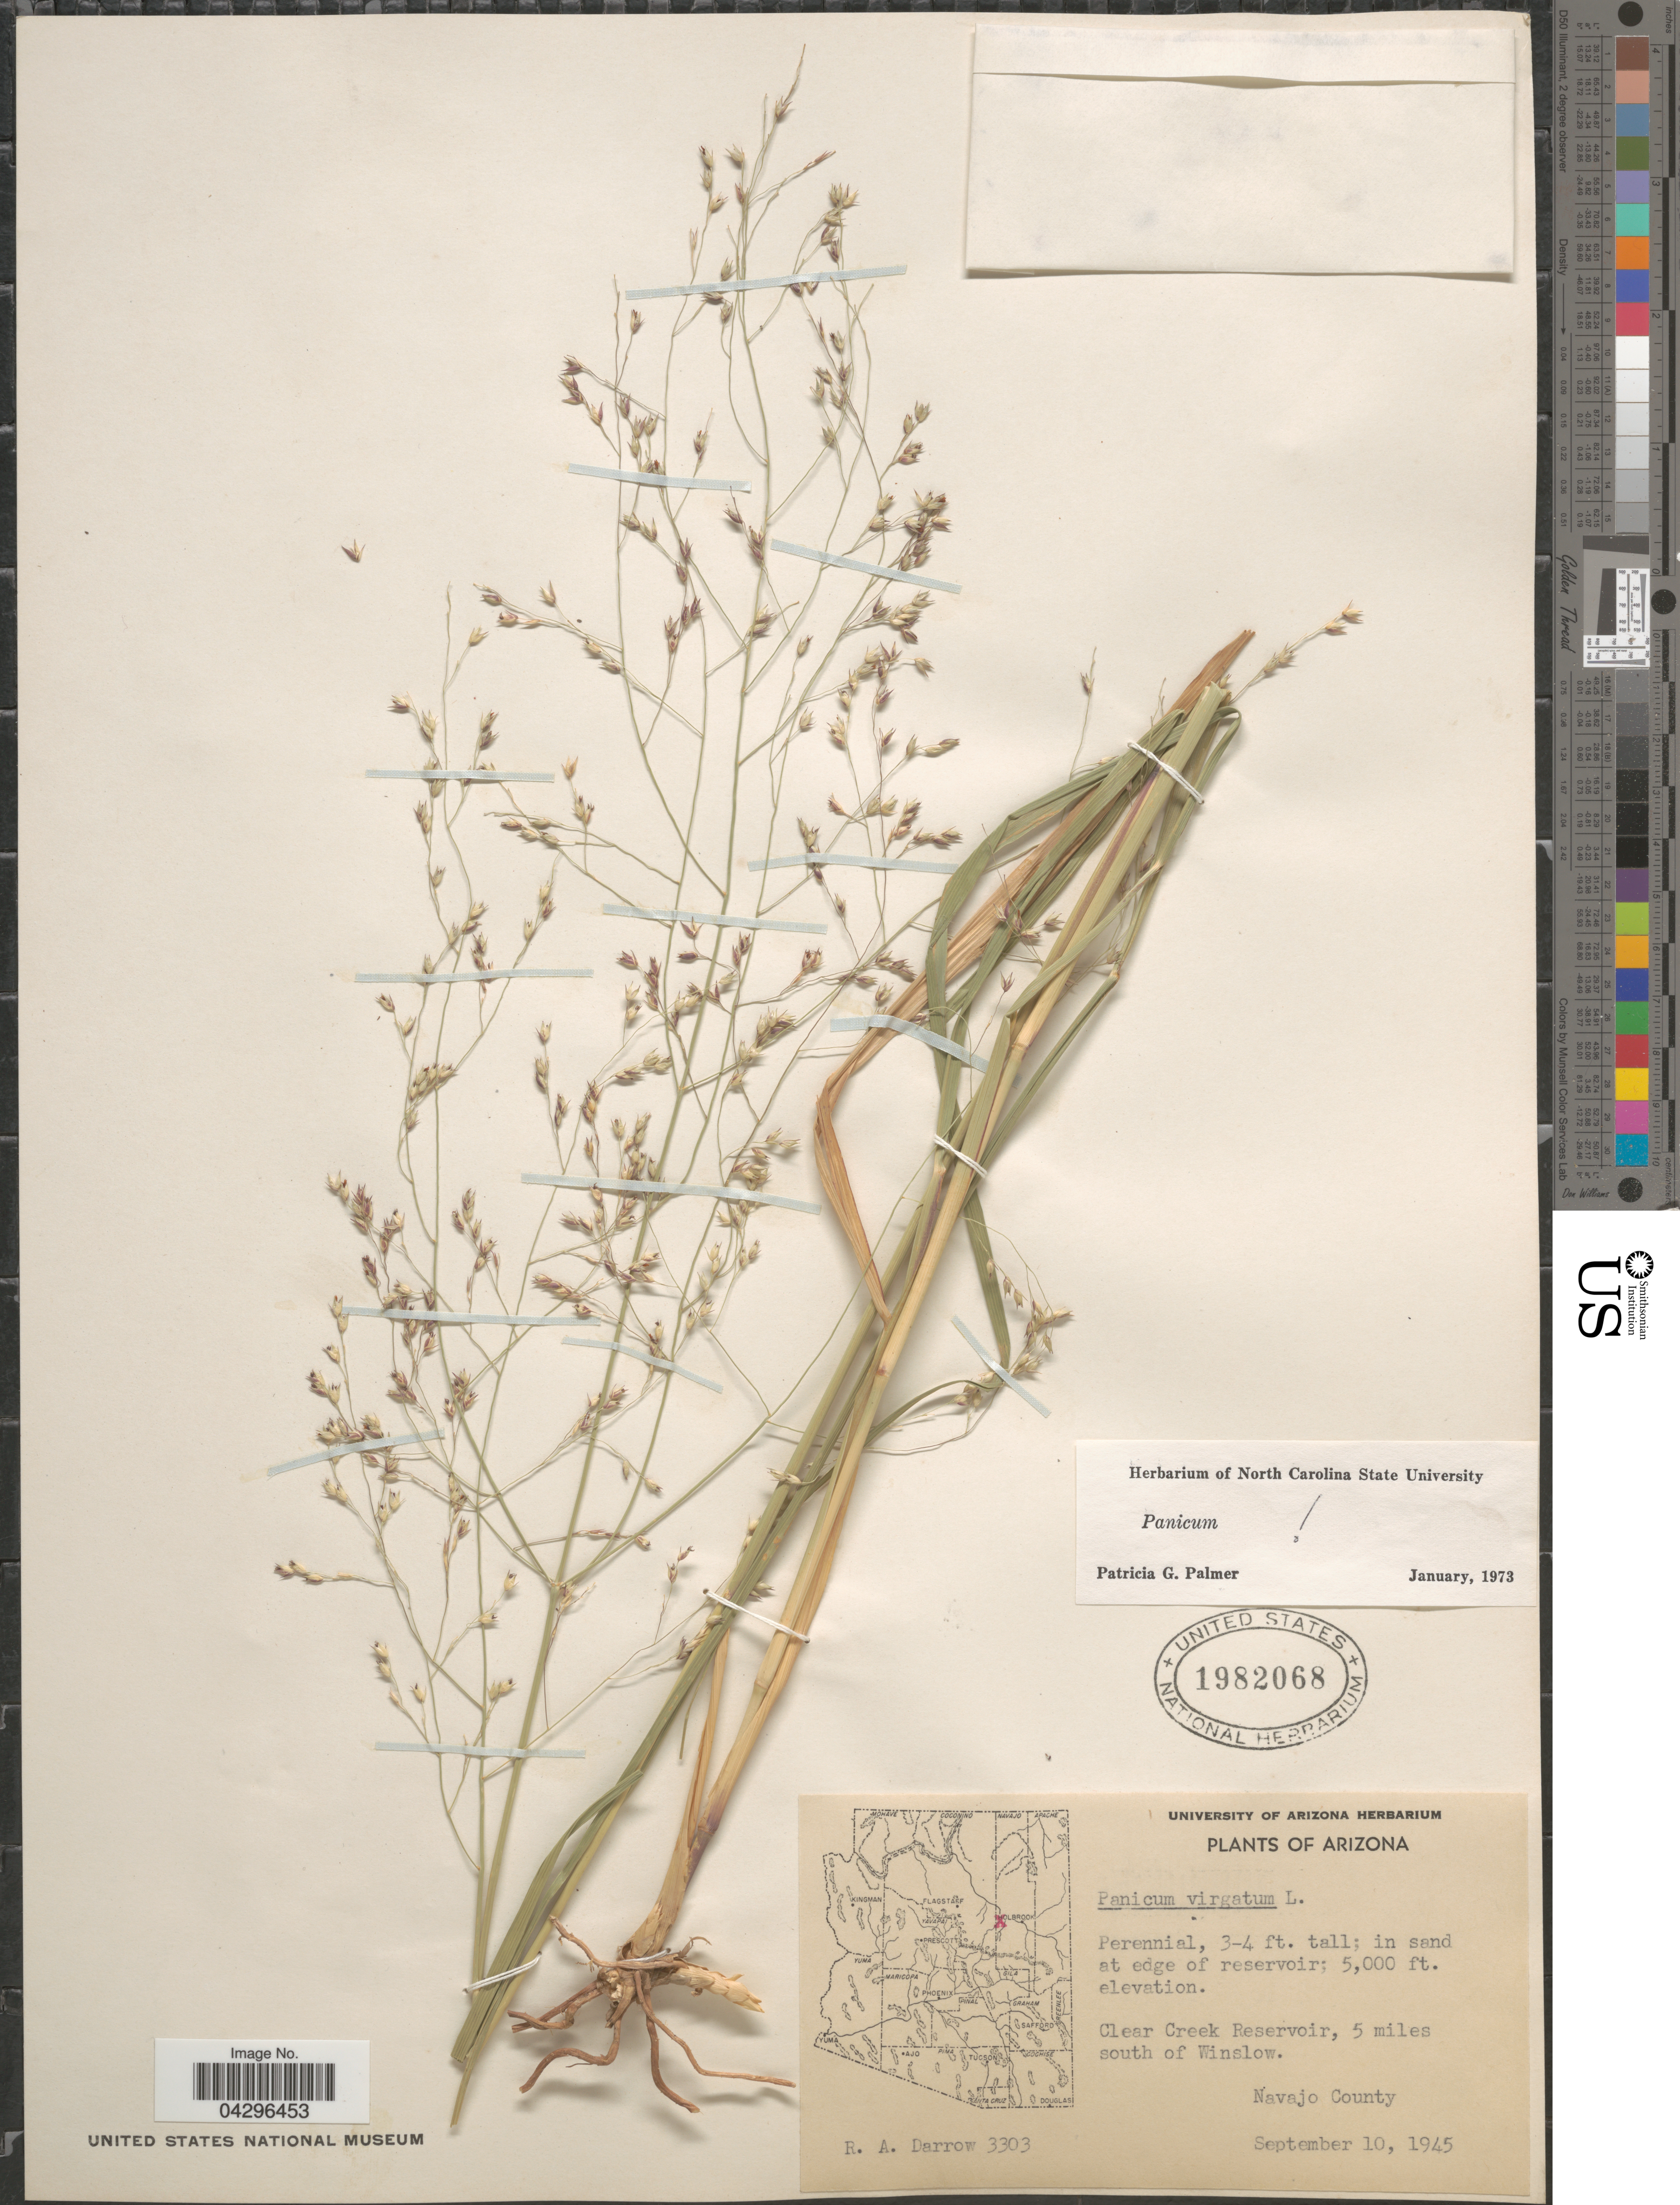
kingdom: Plantae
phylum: Tracheophyta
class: Liliopsida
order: Poales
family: Poaceae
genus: Panicum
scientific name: Panicum virgatum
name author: L.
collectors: R. A. Darrow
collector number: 3303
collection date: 1945-09-10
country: United States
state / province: Arizona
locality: Clear Creek Reservoir, 5 miles south of Winslow. Navajo County.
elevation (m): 1524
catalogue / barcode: US 1982068